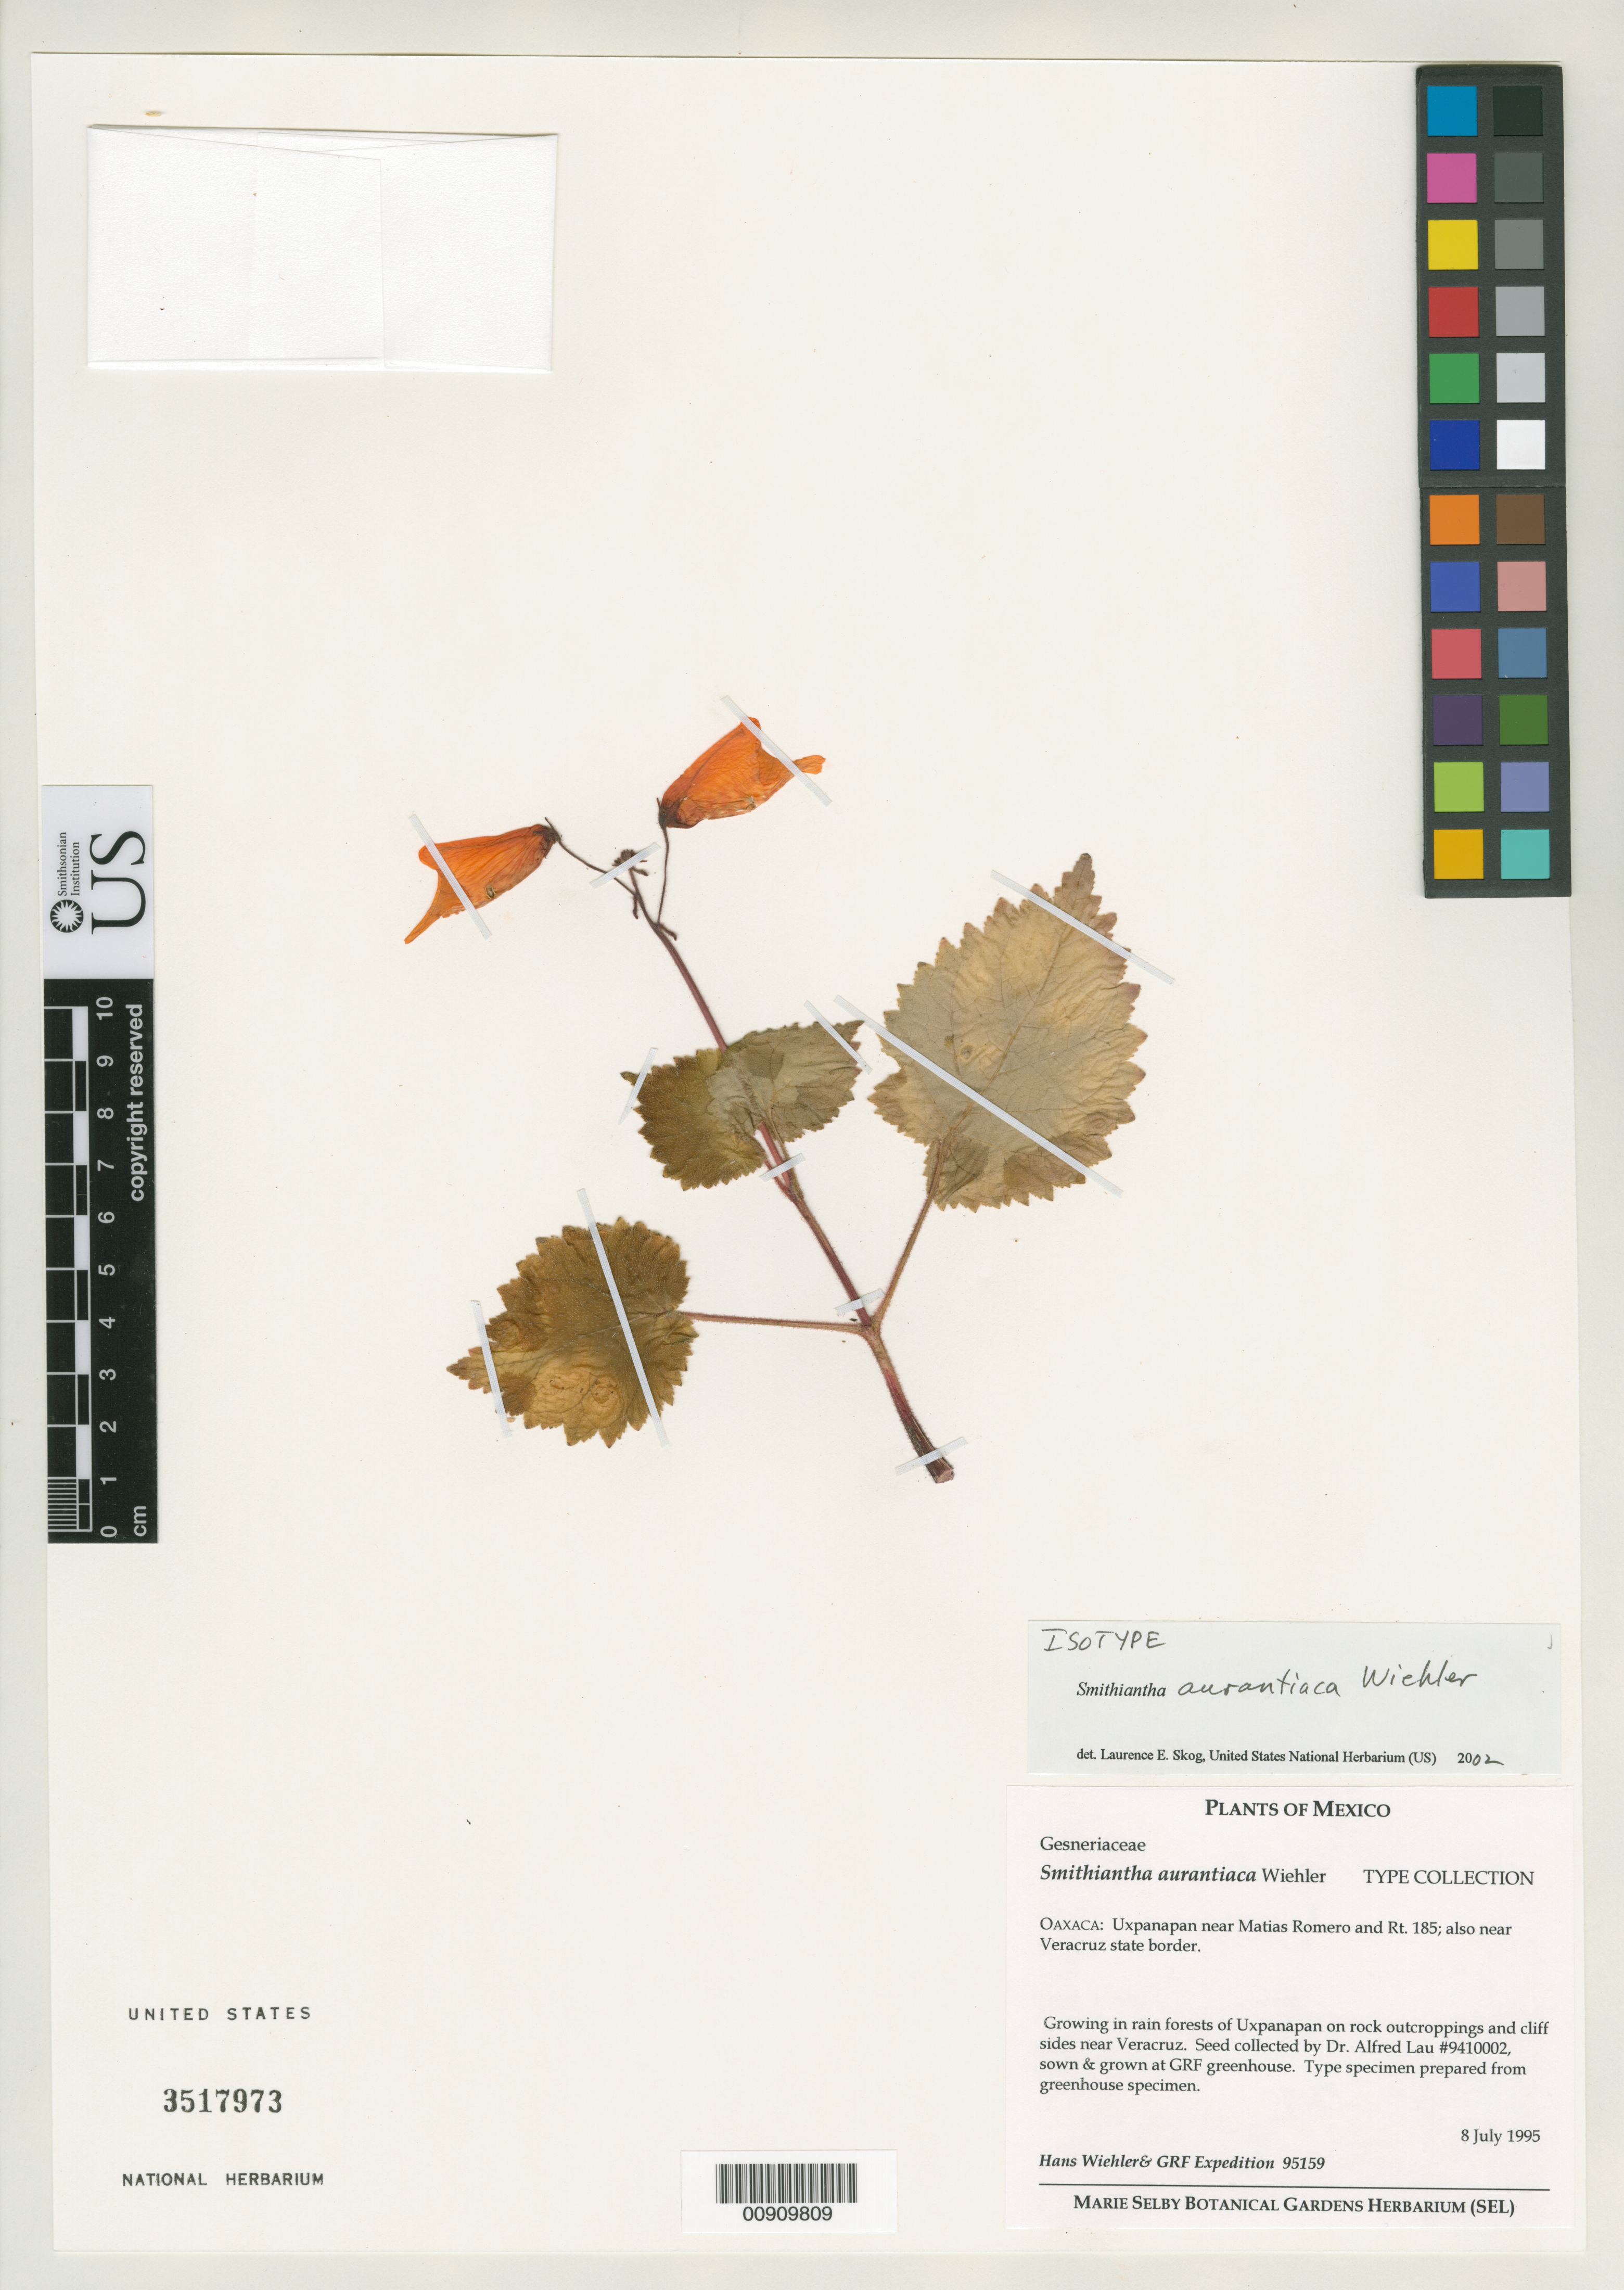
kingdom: Plantae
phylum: Tracheophyta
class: Magnoliopsida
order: Lamiales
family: Gesneriaceae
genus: Smithiantha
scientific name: Smithiantha aurantiaca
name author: Wiehler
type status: Isotype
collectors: H. J. Wiehler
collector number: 95159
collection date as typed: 08 Jul 1995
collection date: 1995-07-08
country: Mexico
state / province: Oaxaca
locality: Oaxaca: Uxpanapan near Matias Romero and Rt. 185; also near Veracruz state border. Growing in rain forests of Uxpanapan on rock outcroppings and cliff sides near Veracruz.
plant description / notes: Cited by J.R. Clark et al., Selbyana 24: 119-140 (2003).; Seed collected by Dr. Alfred Lau #9410002, sown & grown at GRF greenhouse. Type specimen prepared from greenhouse specimen.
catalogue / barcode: US 3517973